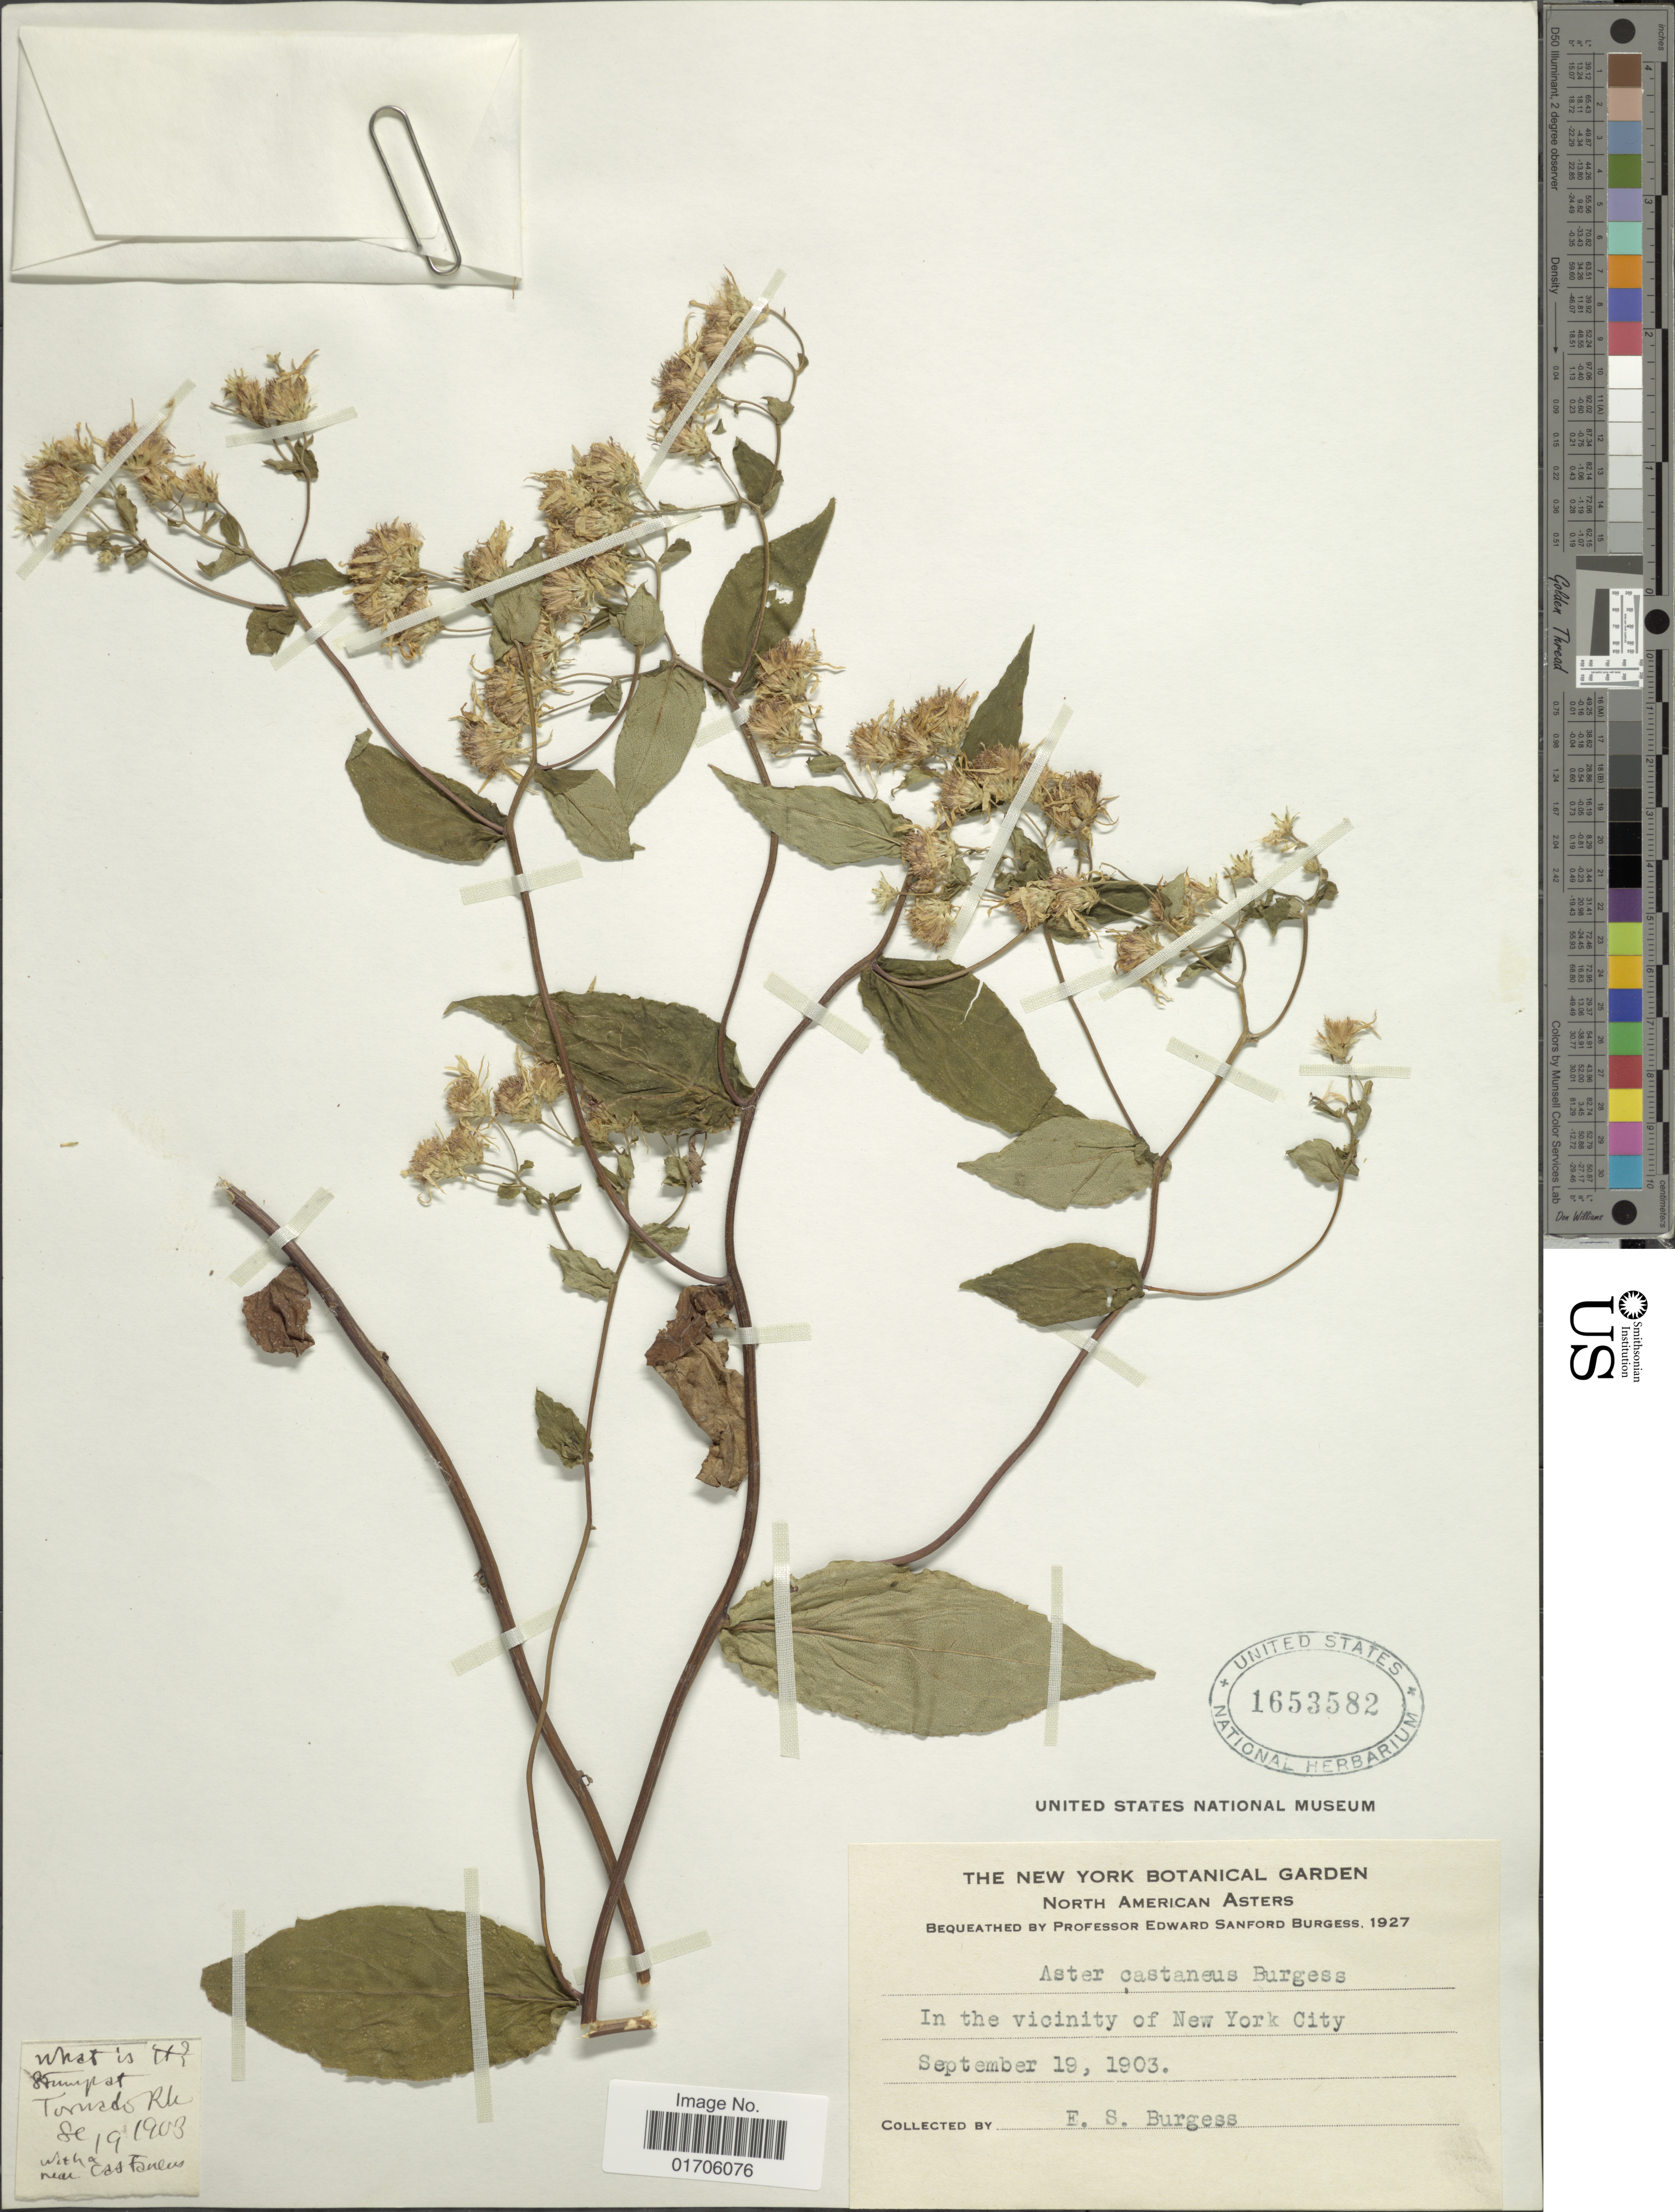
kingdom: Plantae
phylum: Tracheophyta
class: Magnoliopsida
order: Asterales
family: Asteraceae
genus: Aster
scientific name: Aster castaneus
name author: E.S. Burgess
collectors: E. Burgess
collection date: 1903-09-19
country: United States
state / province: New York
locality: In the vicinity of New York City.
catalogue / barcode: US 1653582